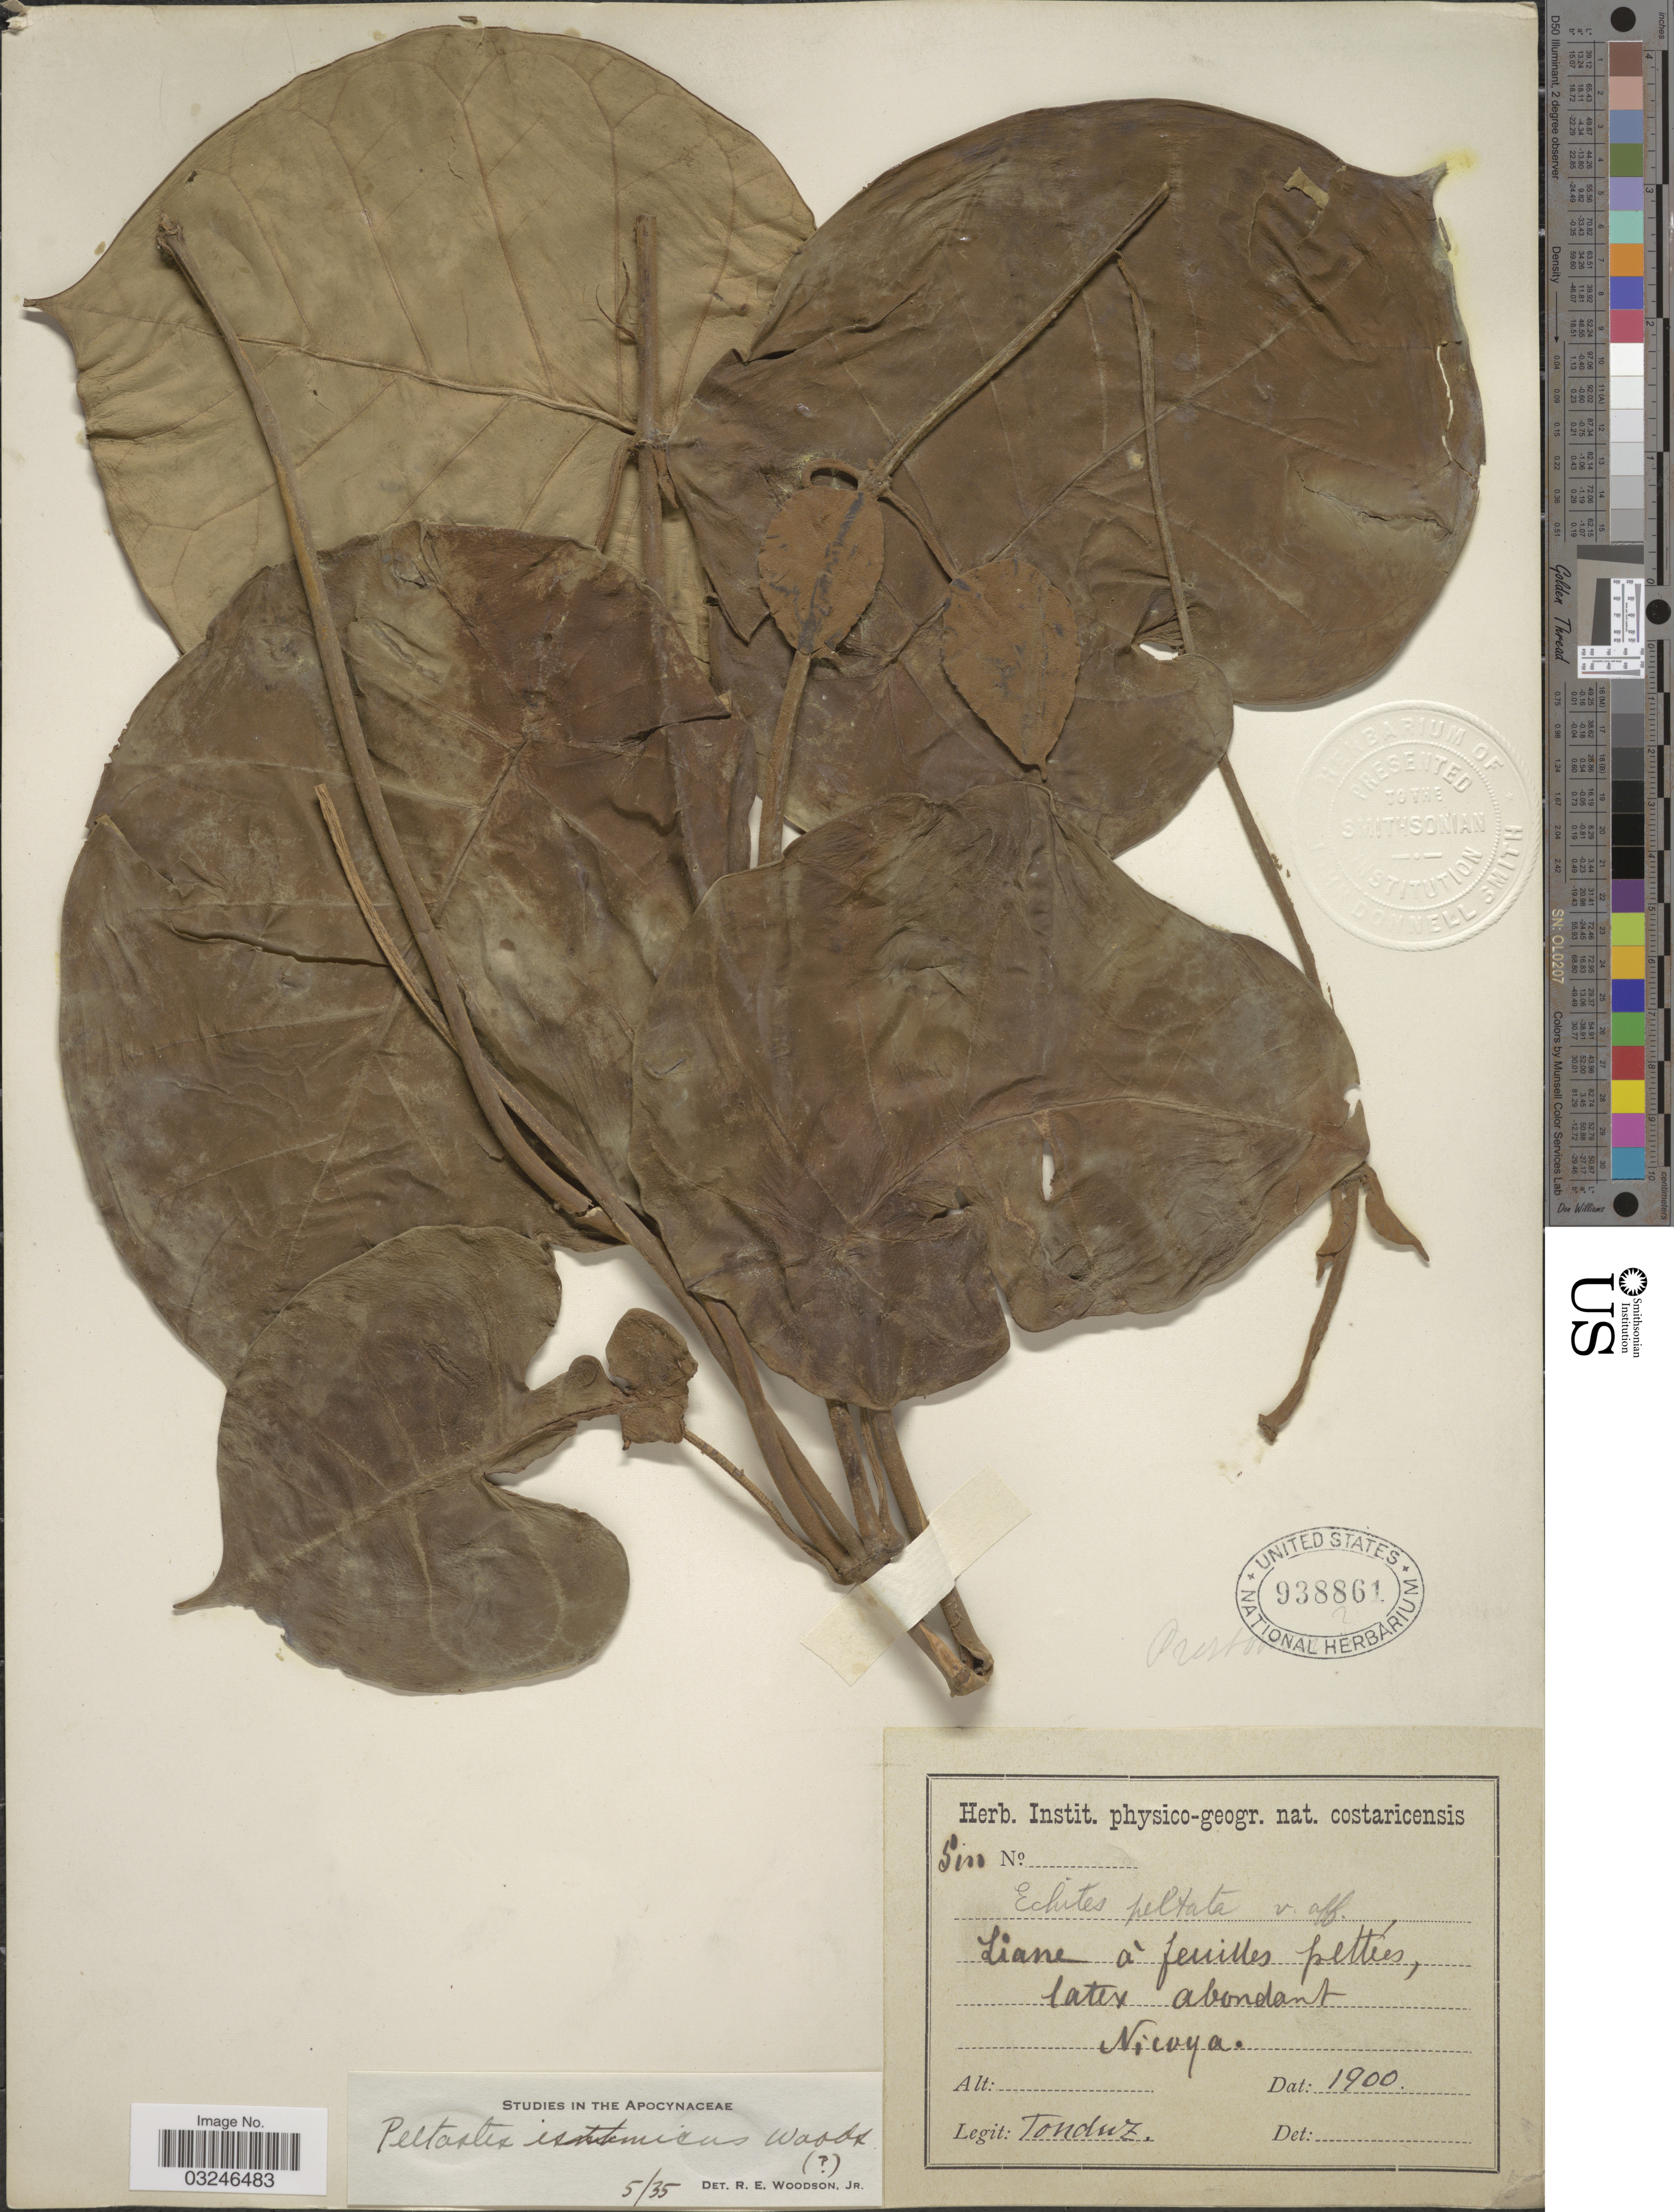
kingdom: Plantae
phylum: Tracheophyta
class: Magnoliopsida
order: Gentianales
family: Apocynaceae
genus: Peltastes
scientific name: Peltastes isthmicus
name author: Woodson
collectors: Tonduz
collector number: S100*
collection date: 1900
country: Costa Rica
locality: Nicoya.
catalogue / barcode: US 938861